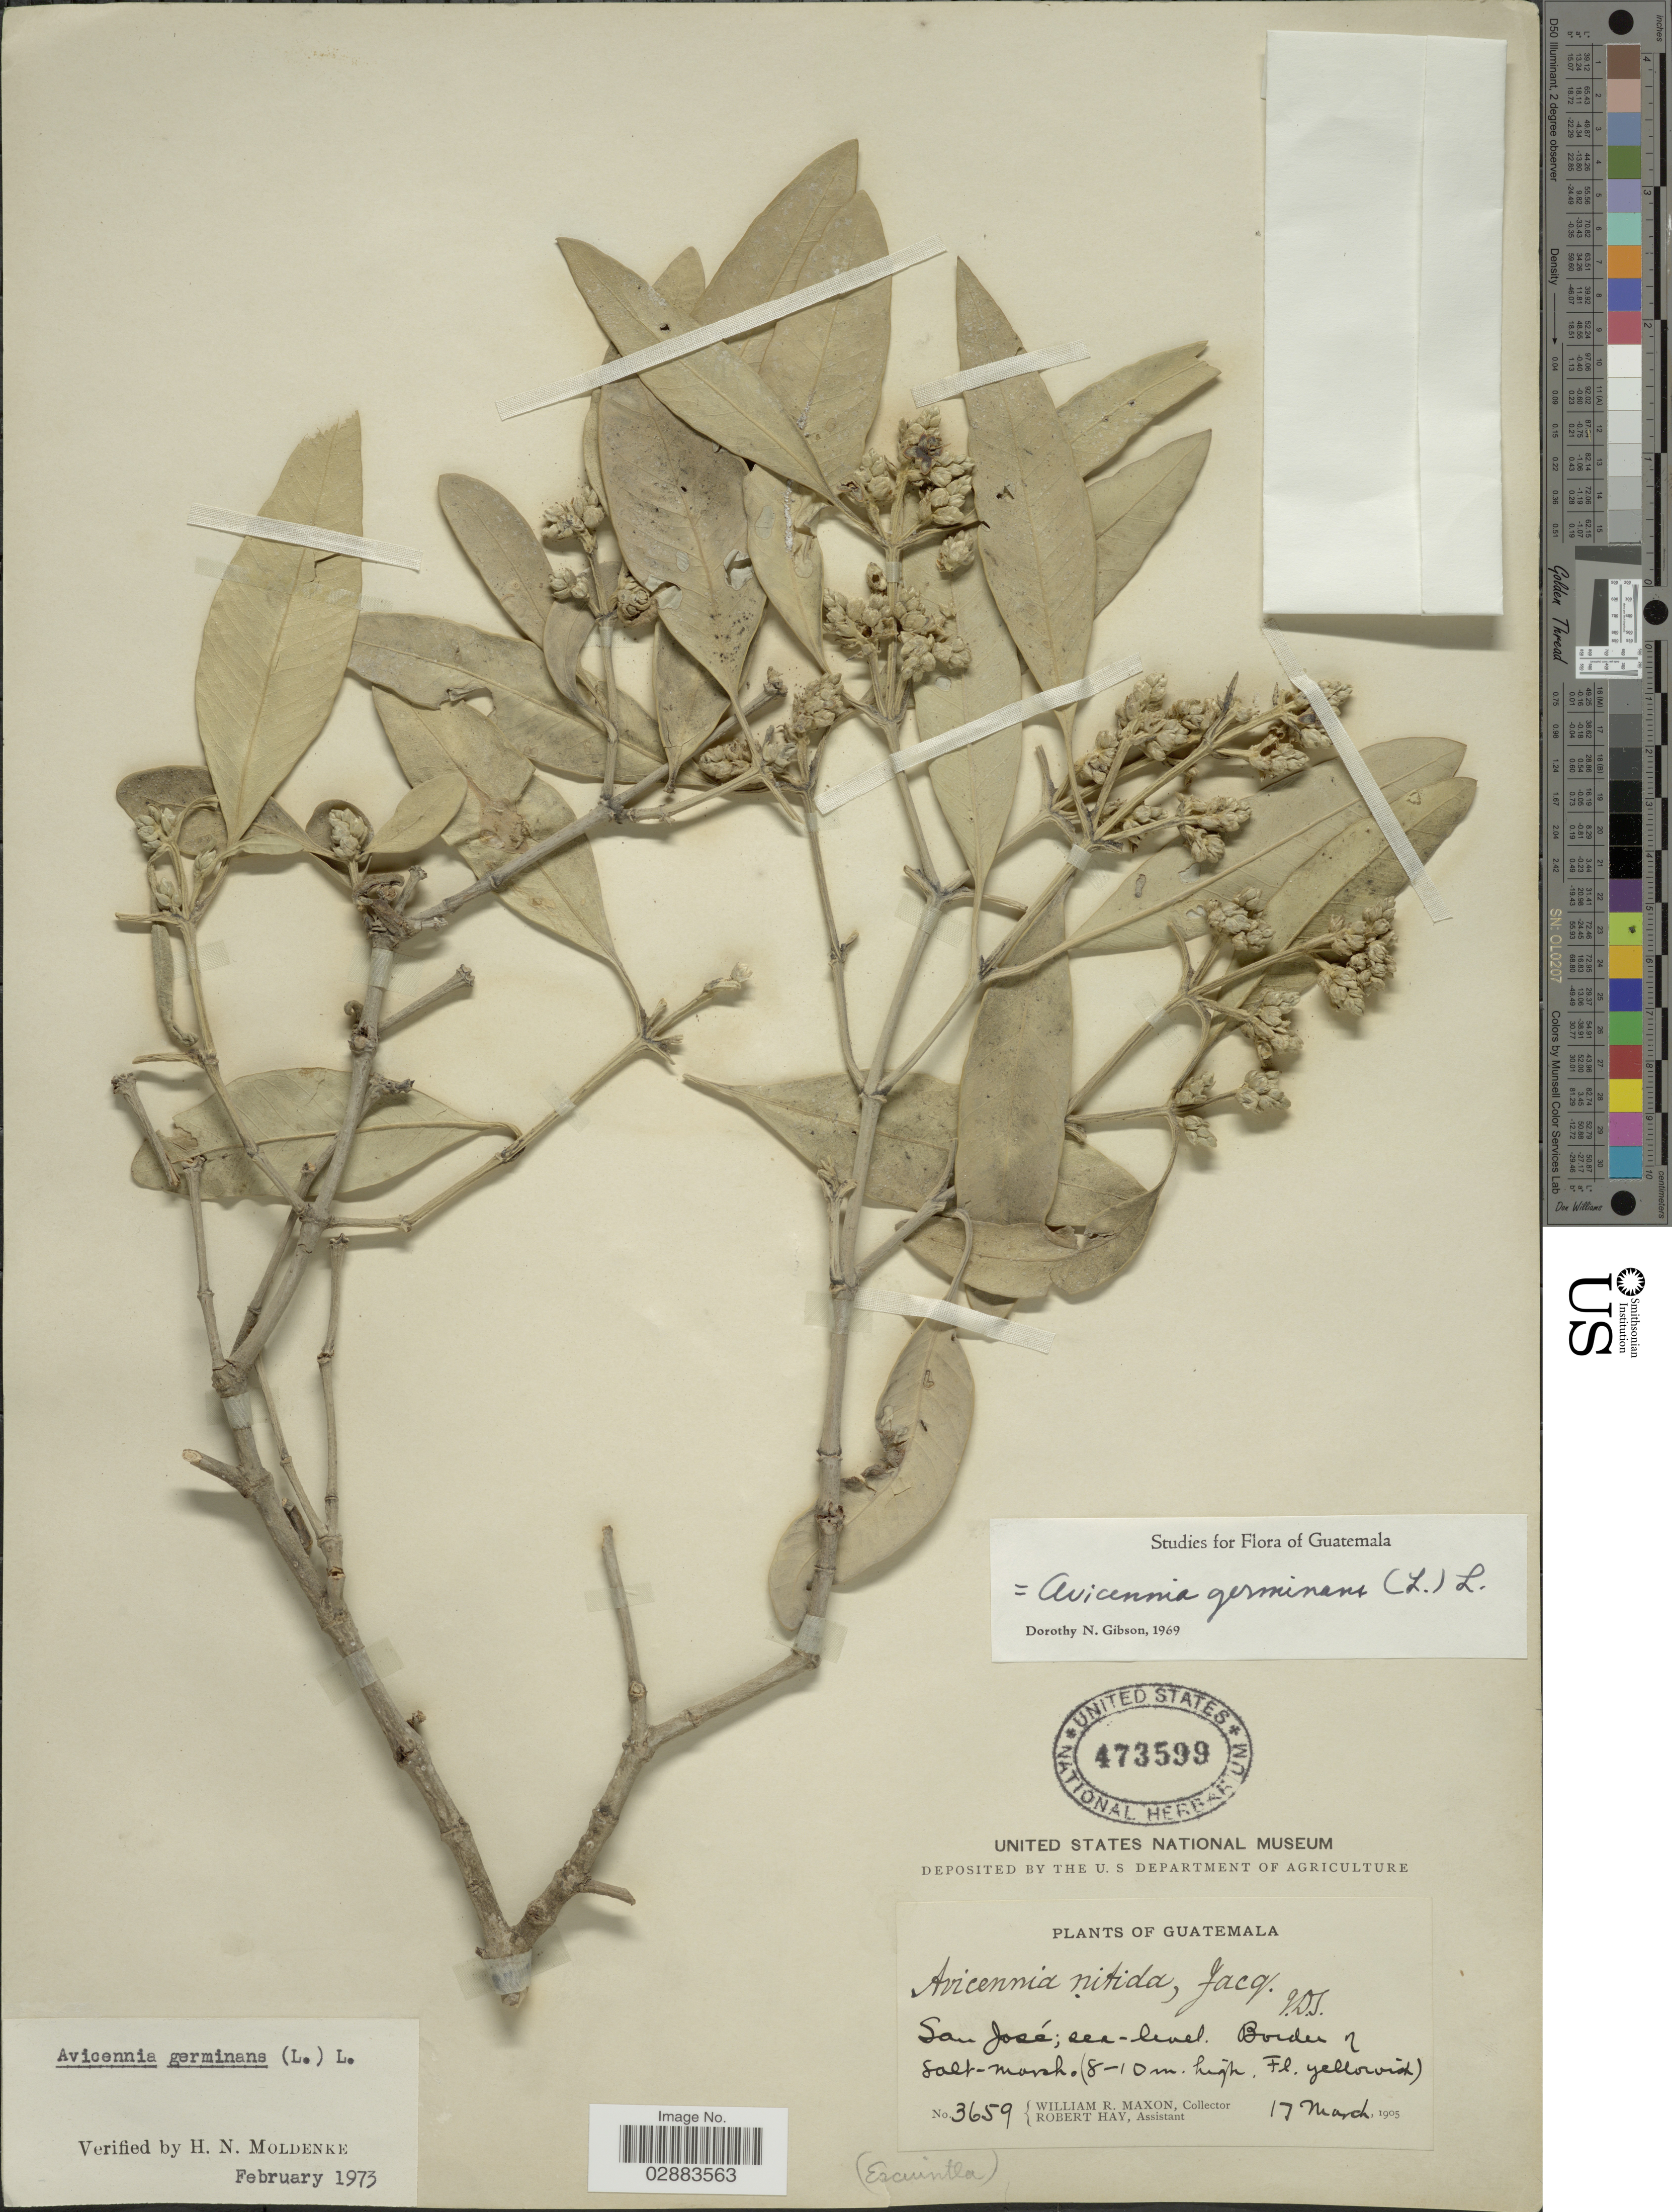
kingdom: Plantae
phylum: Tracheophyta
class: Magnoliopsida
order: Lamiales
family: Acanthaceae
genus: Avicennia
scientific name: Avicennia germinans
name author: (L.) L.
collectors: W. R. Maxon & R. H. Hay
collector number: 3659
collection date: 1905-03-17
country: Guatemala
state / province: Escuintla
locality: San José. Border of salt-marsh.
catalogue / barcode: US 473599